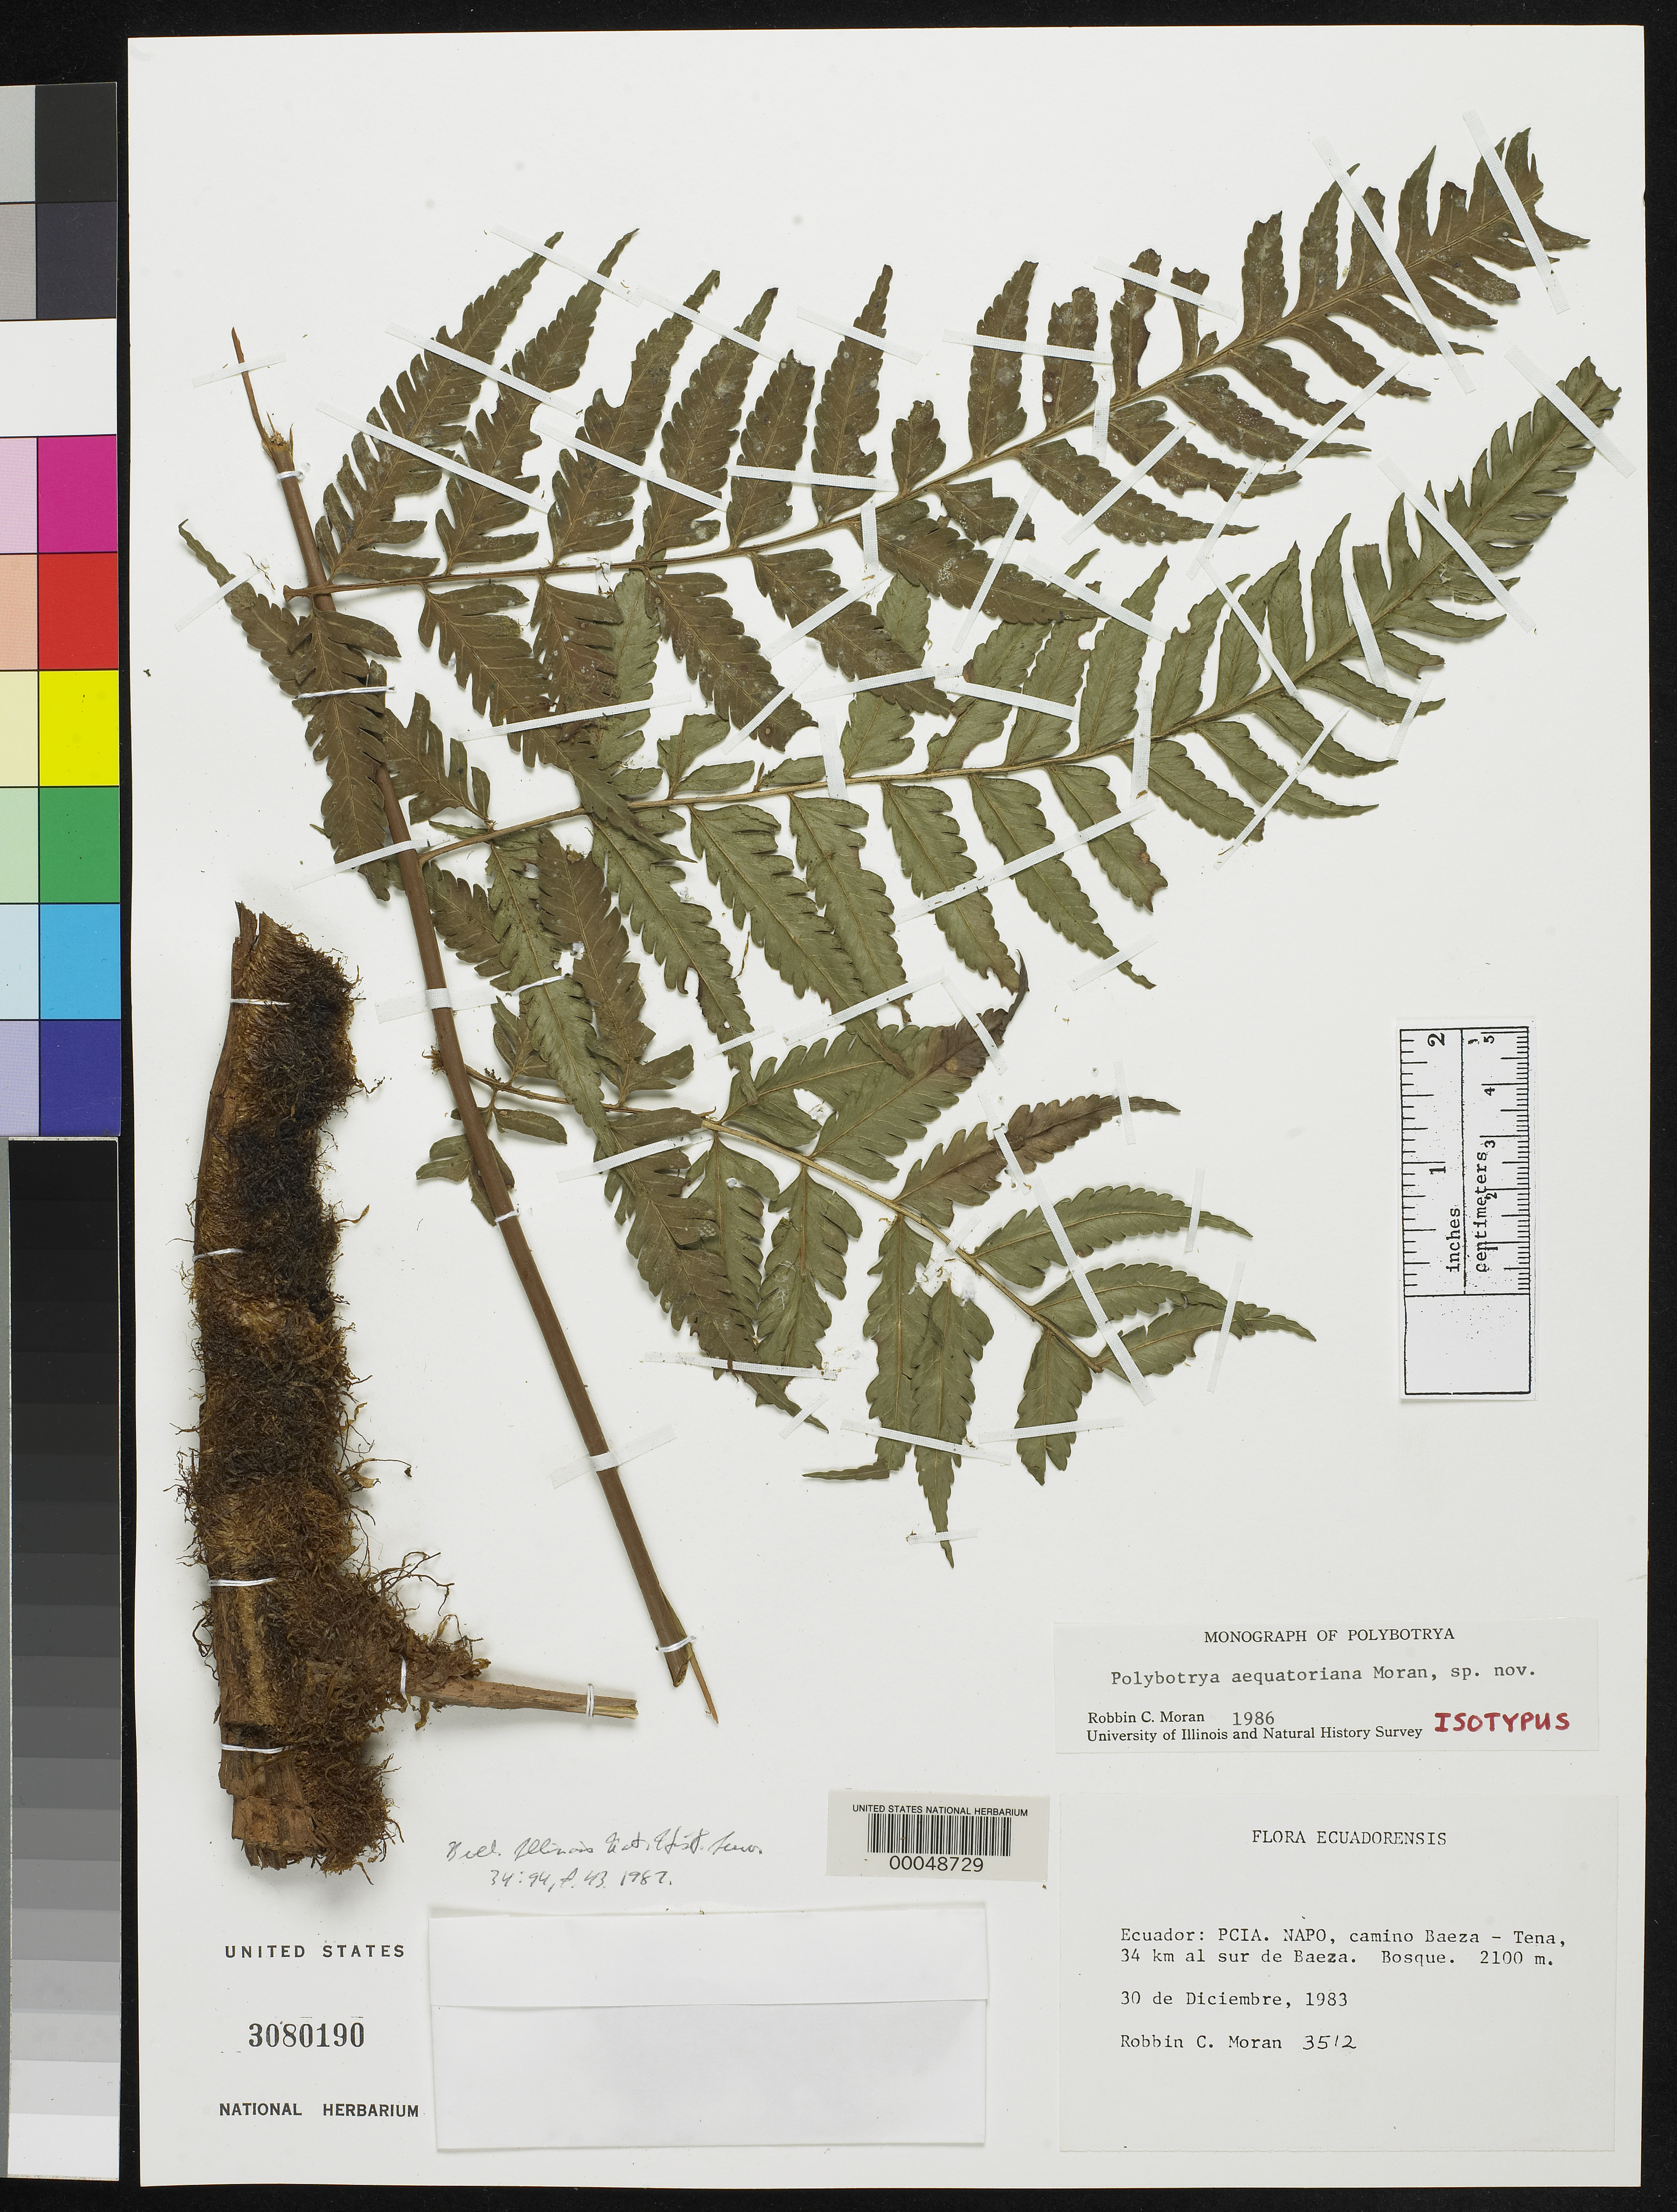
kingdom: Plantae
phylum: Tracheophyta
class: Polypodiopsida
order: Polypodiales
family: Dryopteridaceae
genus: Polybotrya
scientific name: Polybotrya aequatoriana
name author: R.C. Moran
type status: Isotype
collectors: R. C. Moran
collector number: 3512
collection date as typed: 30 Dec 1983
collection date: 1983-12-30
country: Ecuador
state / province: Napo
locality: Baeza - Tena road, 34 km S of Baeza.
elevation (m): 2100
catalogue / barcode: US 3080190